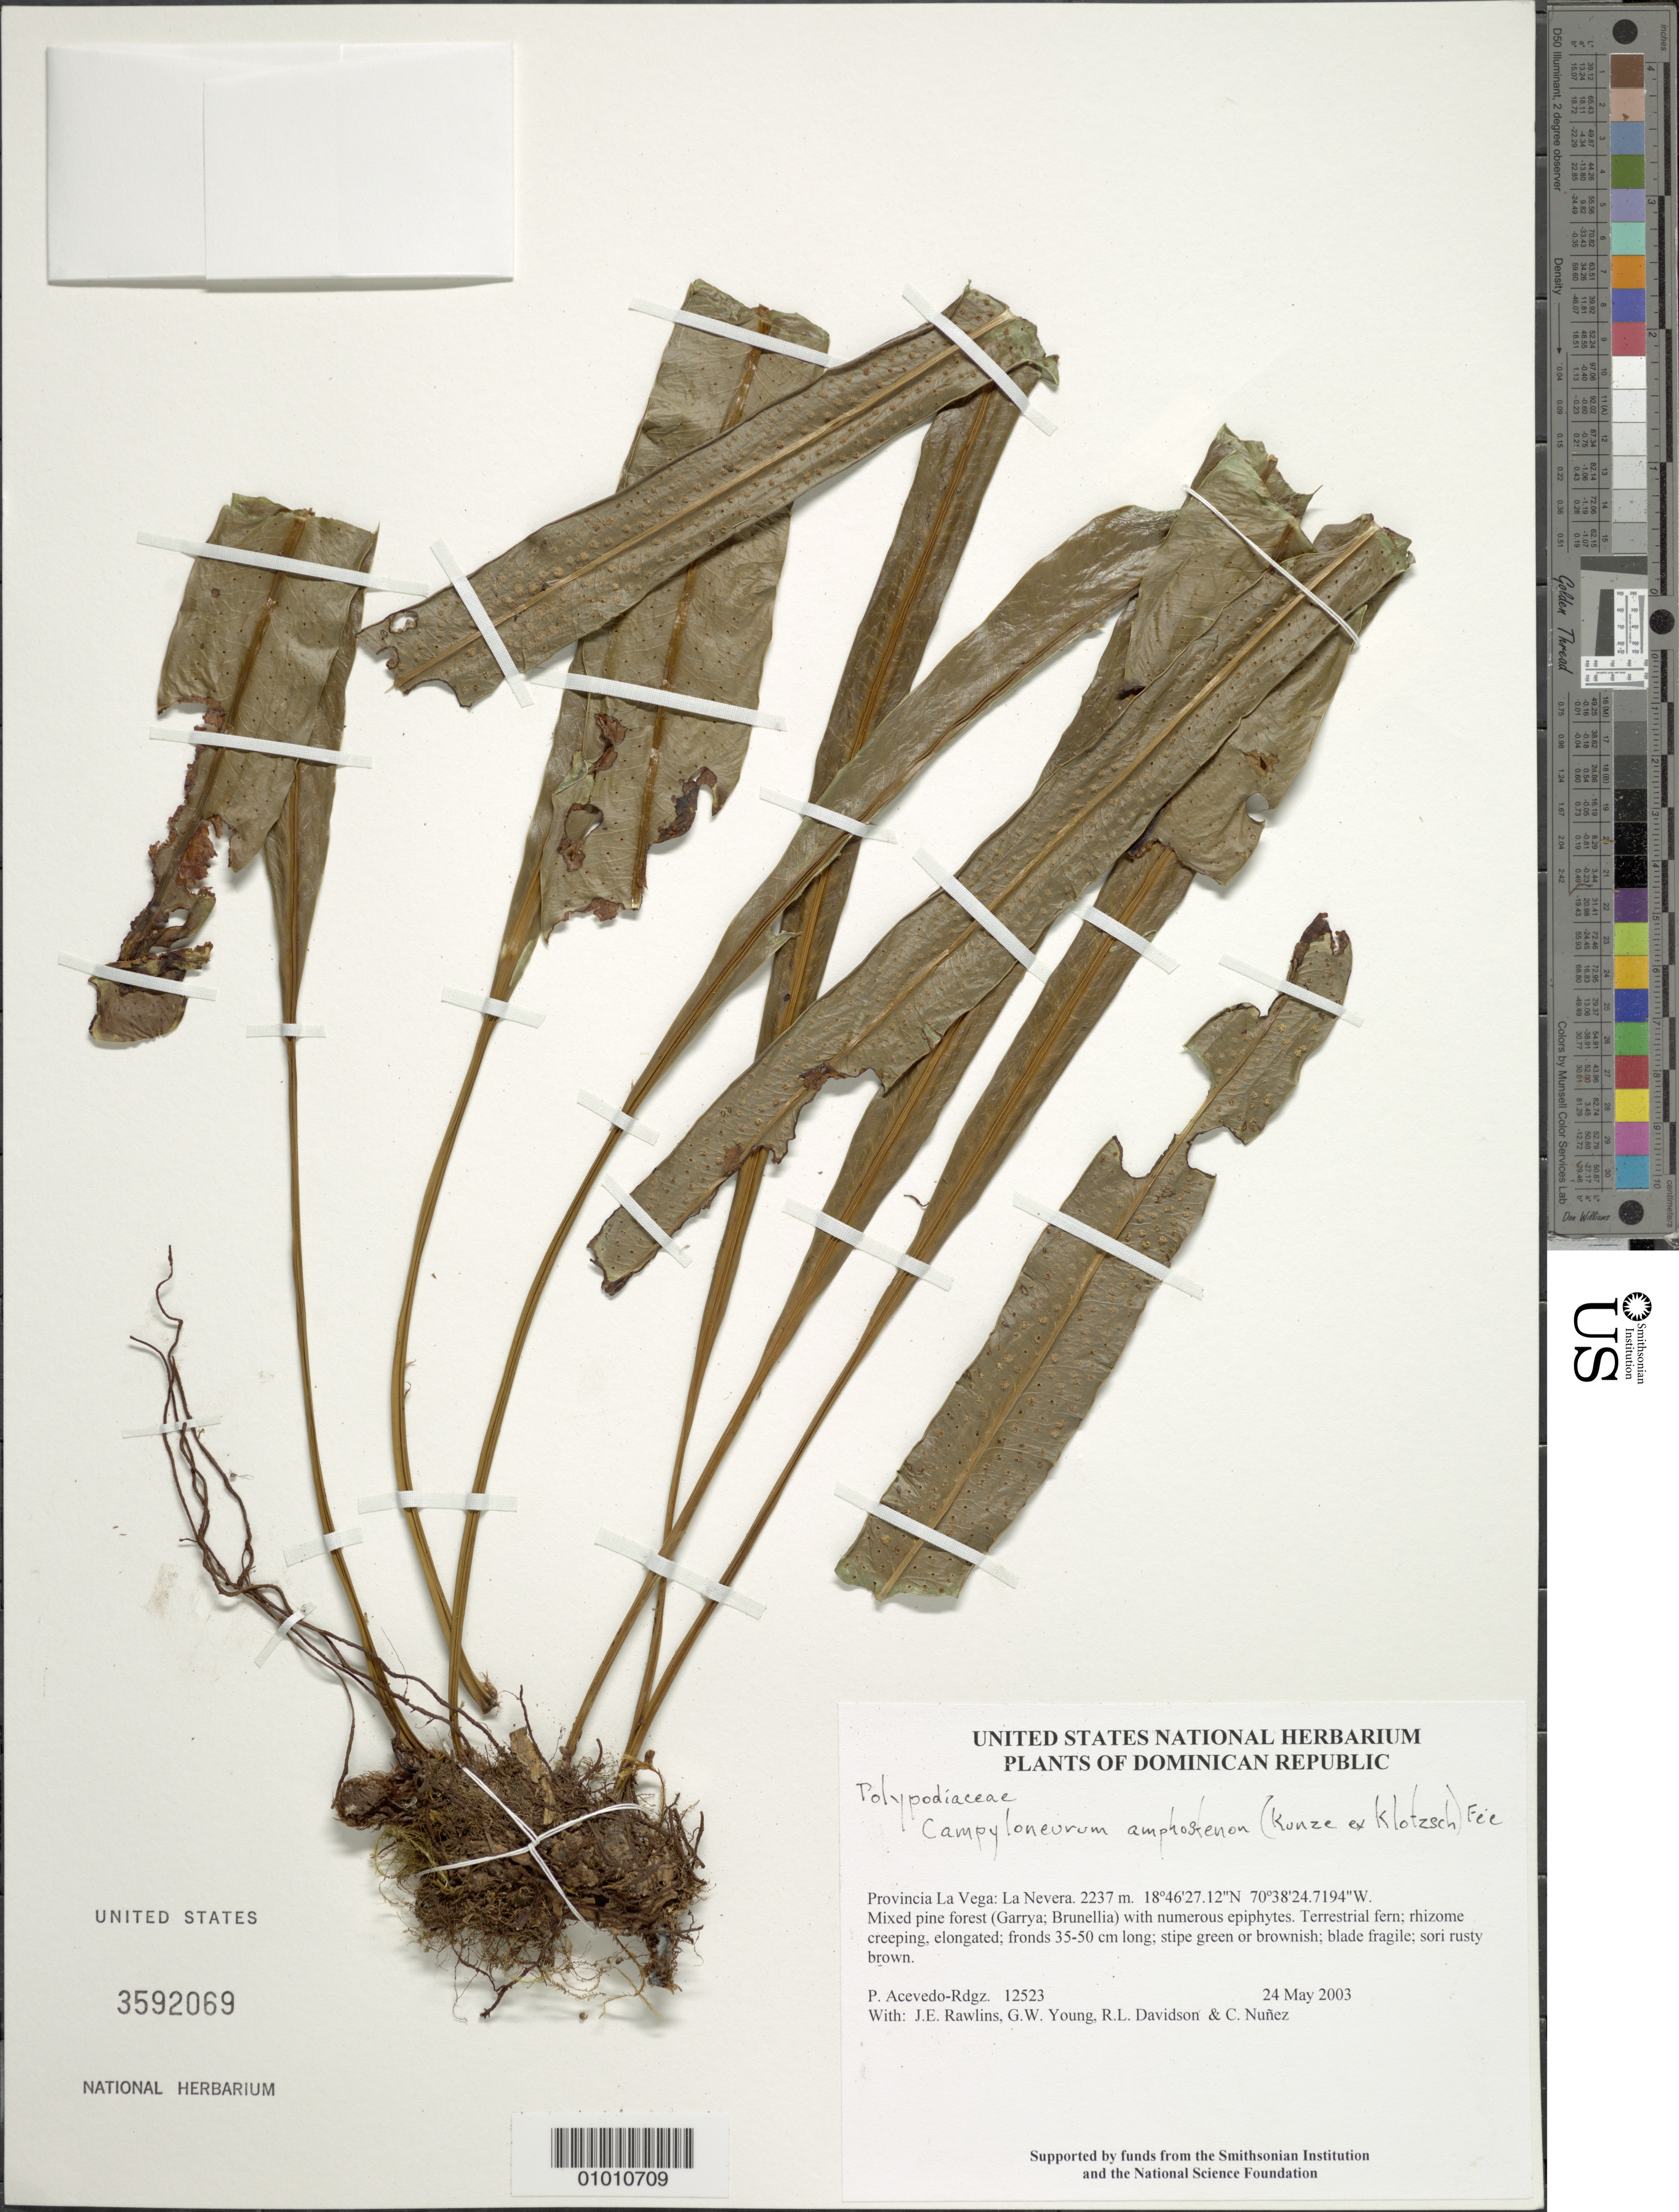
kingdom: Plantae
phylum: Tracheophyta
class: Polypodiopsida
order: Polypodiales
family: Polypodiaceae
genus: Campyloneurum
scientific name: Campyloneurum angustifolium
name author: (Sw.) Fée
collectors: P. Acevedo-Rodr., J. Rawlins, G. Young, R. Davidson & C. Nunez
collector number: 12523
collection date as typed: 24 May 2003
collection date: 2003-05-24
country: Dominican Republic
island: Hispaniola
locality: Provincia La Vega: La Nevera.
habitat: Mixed pine forest (Garrya; Brunellia) with numerous epiphytes.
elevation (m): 2237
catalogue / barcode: US 3592069